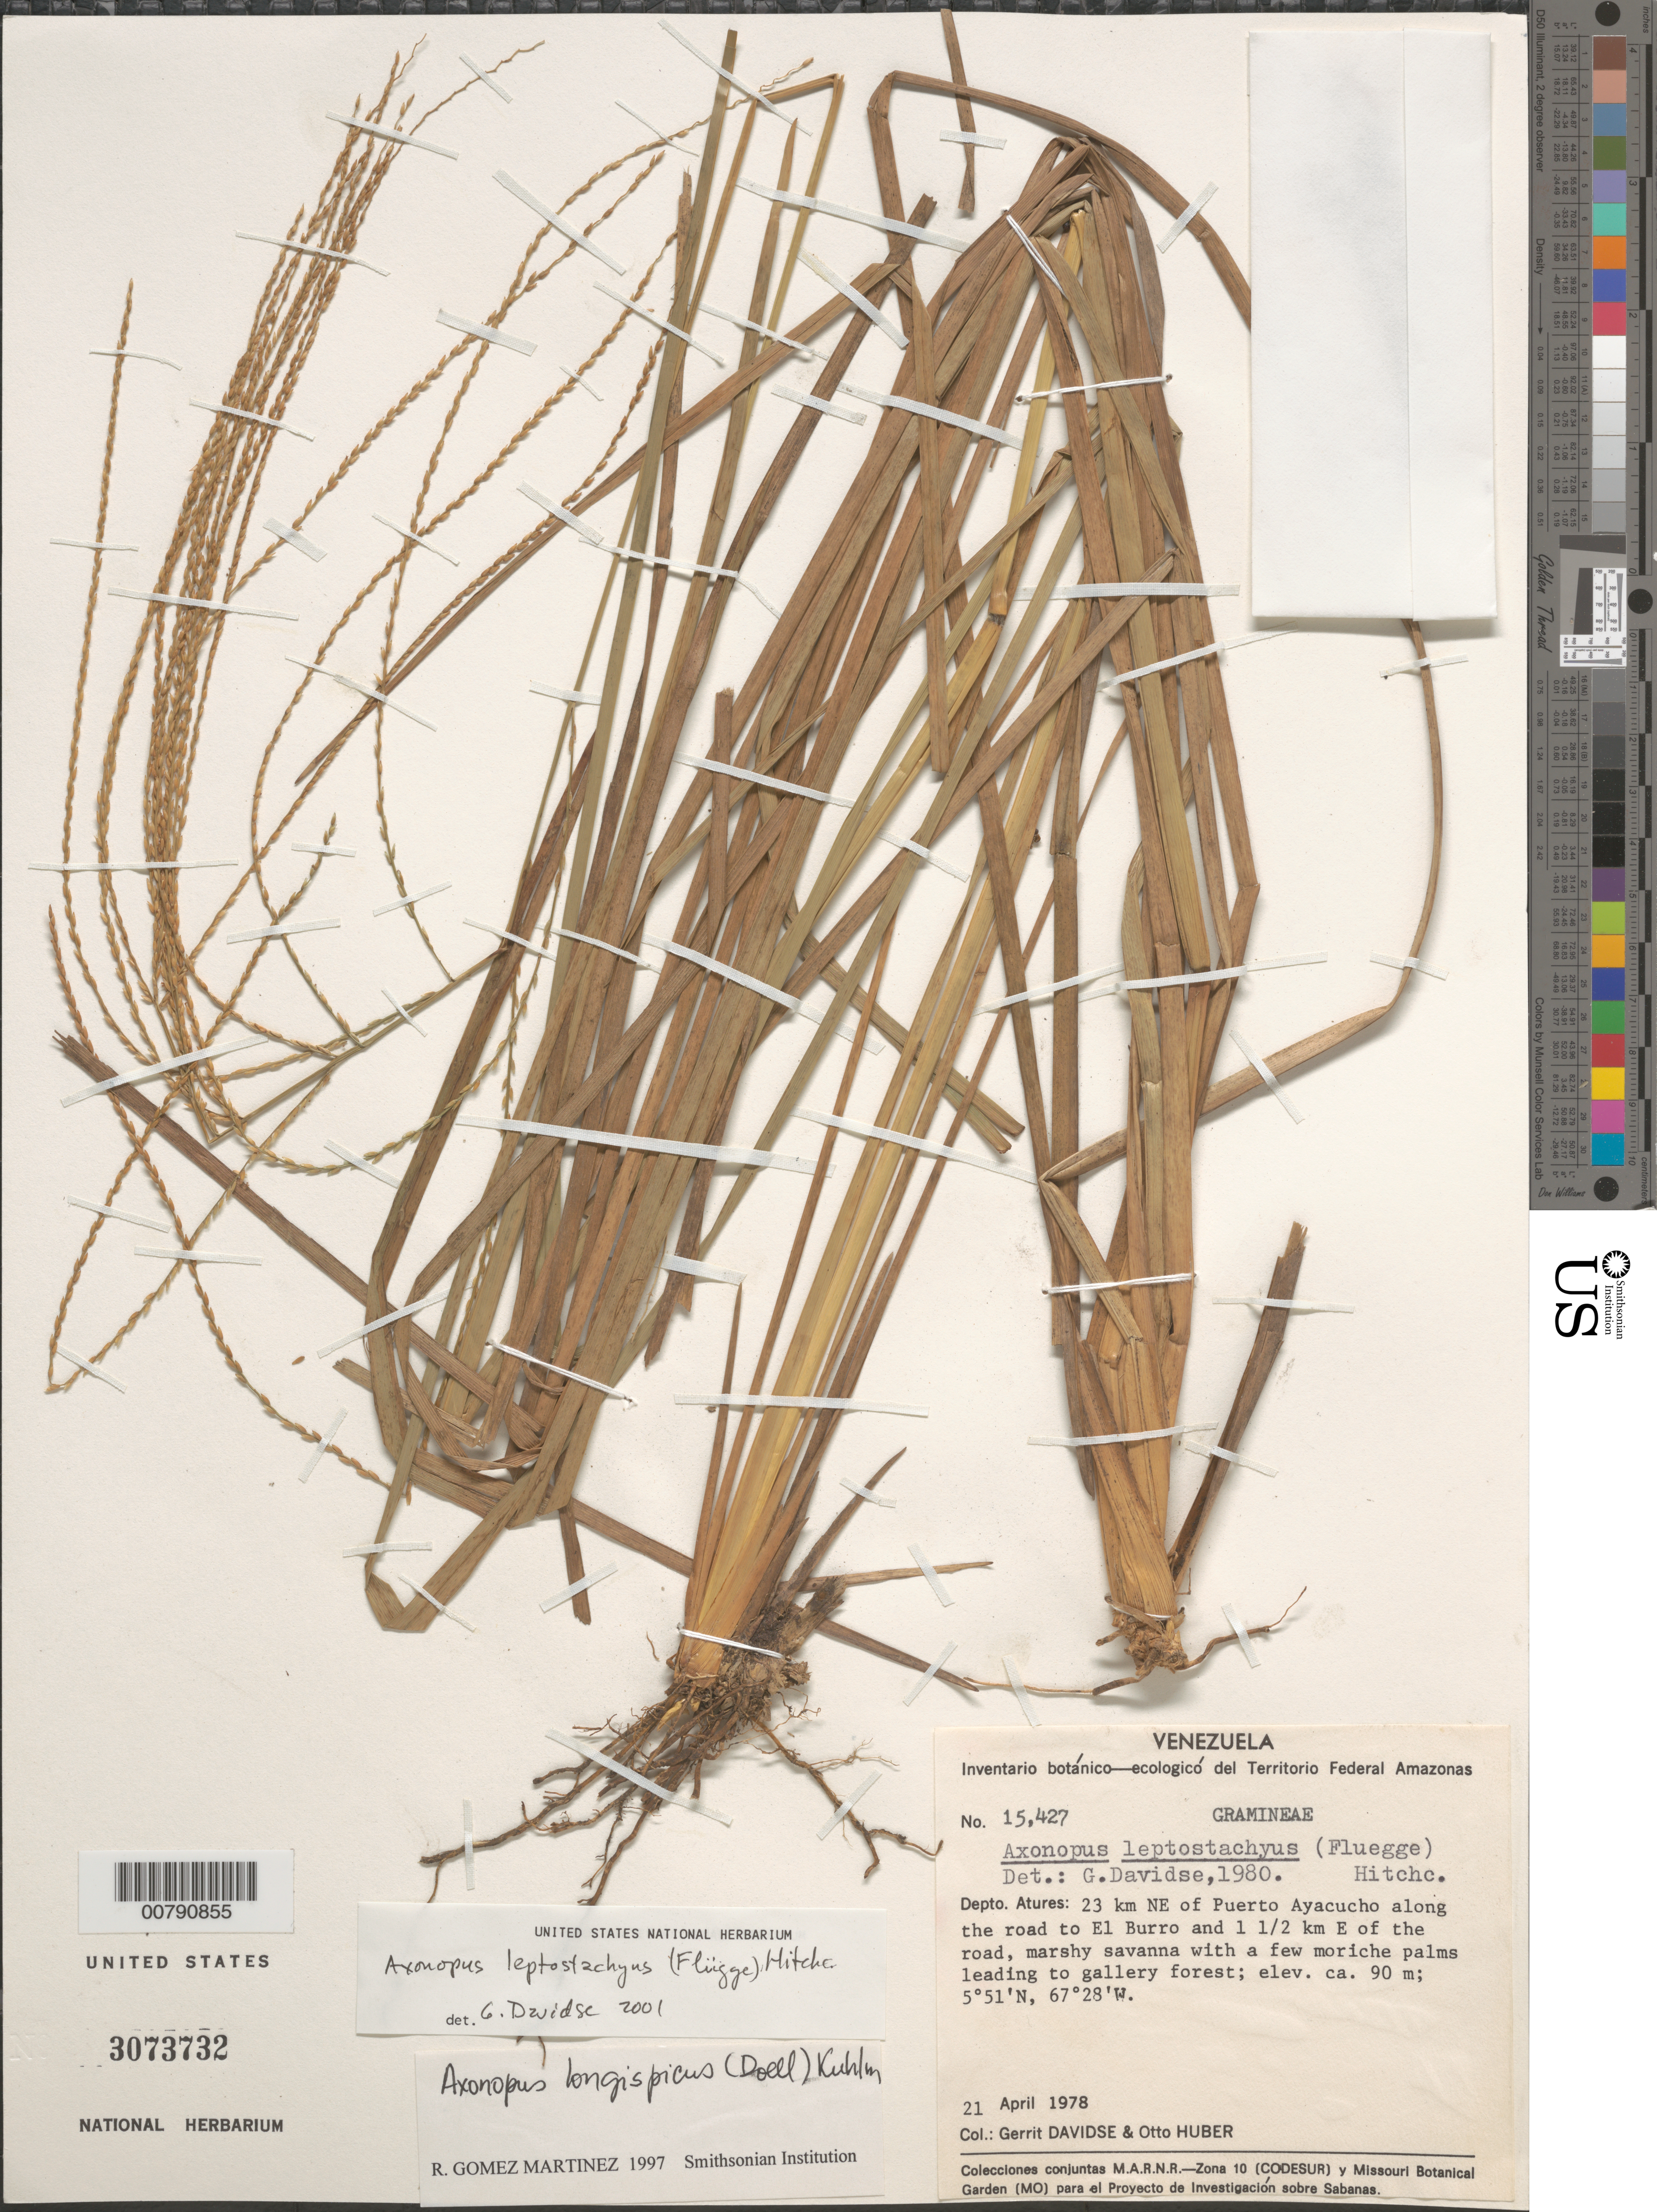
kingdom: Plantae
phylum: Tracheophyta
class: Liliopsida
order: Poales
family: Poaceae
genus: Axonopus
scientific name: Axonopus leptostachyus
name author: (Flüggé) Hitchc.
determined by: Gomez Martinez, R.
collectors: G. Davidse & O. Huber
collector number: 15427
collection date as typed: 21-Apr-78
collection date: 1978-04-21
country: Venezuela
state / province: Amazonas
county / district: Atures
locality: Puerto Ayacucho, 23 km NE of along the road to El Burro, and 1.5 km E of the road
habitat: Marshy savanna with a few moriche palms leading to gallery forest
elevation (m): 90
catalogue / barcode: US 3073732